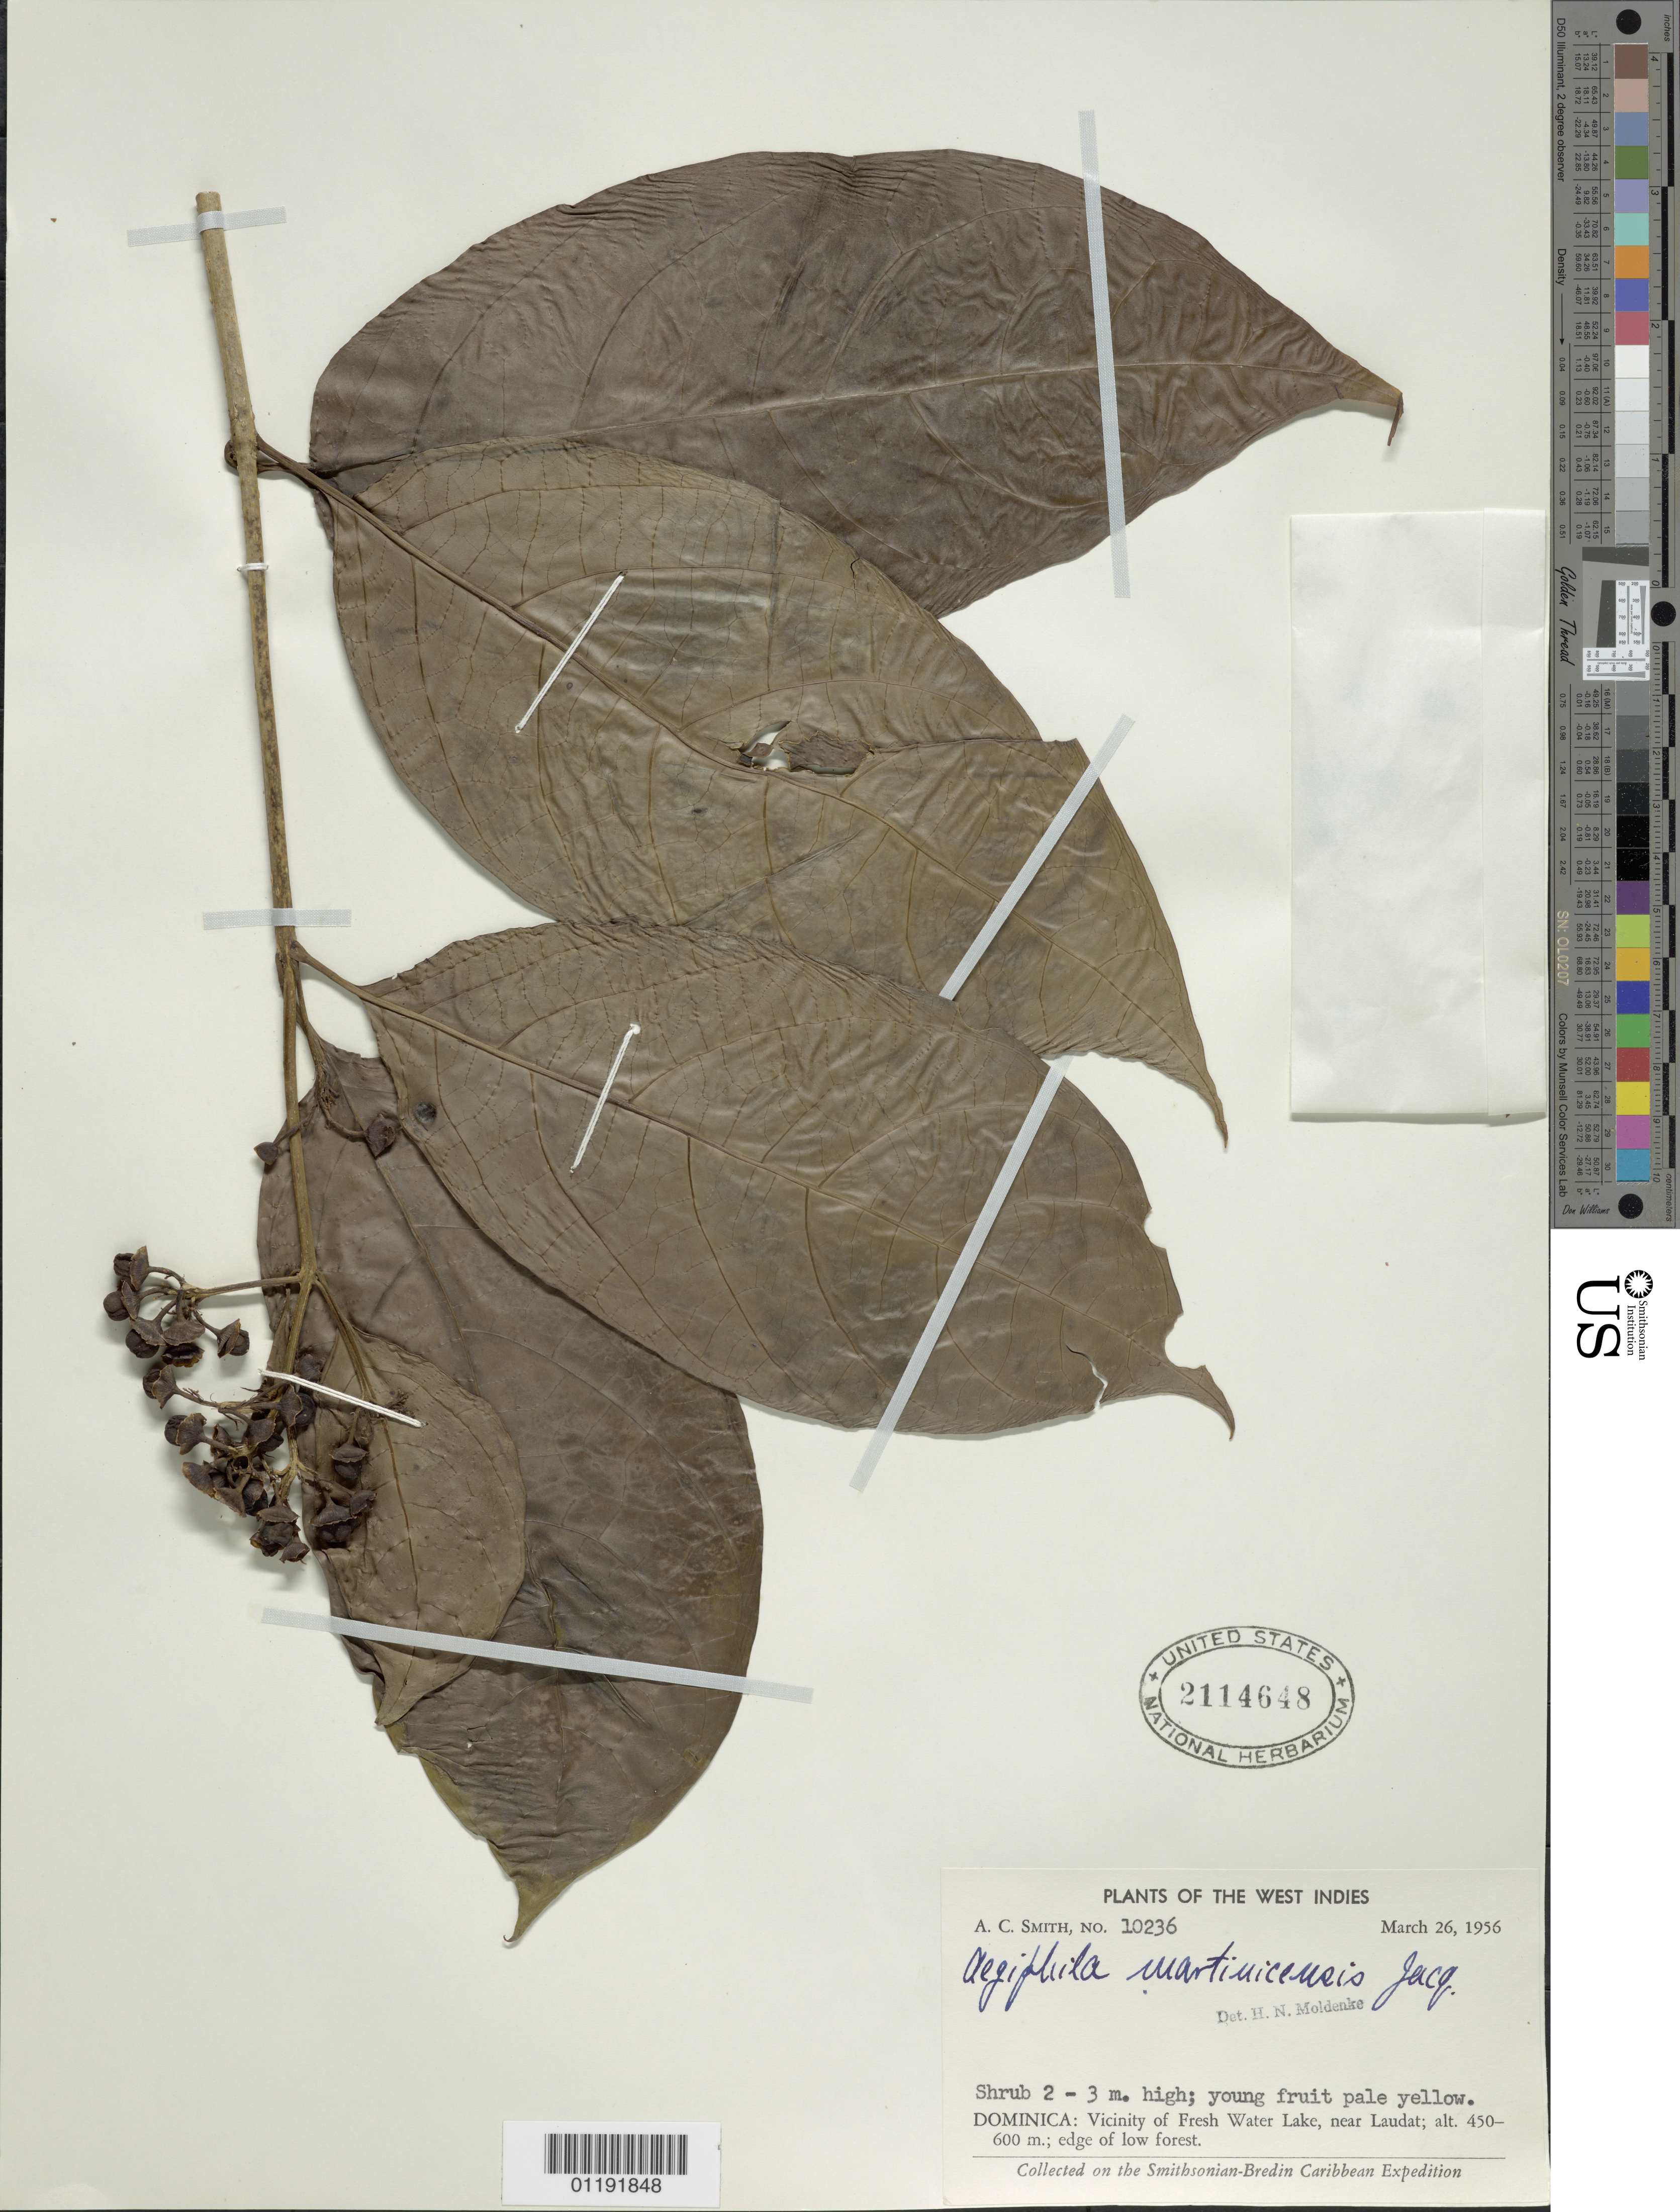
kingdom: Plantae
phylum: Tracheophyta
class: Magnoliopsida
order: Lamiales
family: Lamiaceae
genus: Aegiphila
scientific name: Aegiphila martinicensis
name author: Jacq.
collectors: A. C. Smith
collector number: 10236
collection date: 1956-03-26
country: Dominica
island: Dominica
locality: Near Laudat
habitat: Vicinity of fresh water lake, edge of low forest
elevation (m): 450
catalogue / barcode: US 2114648